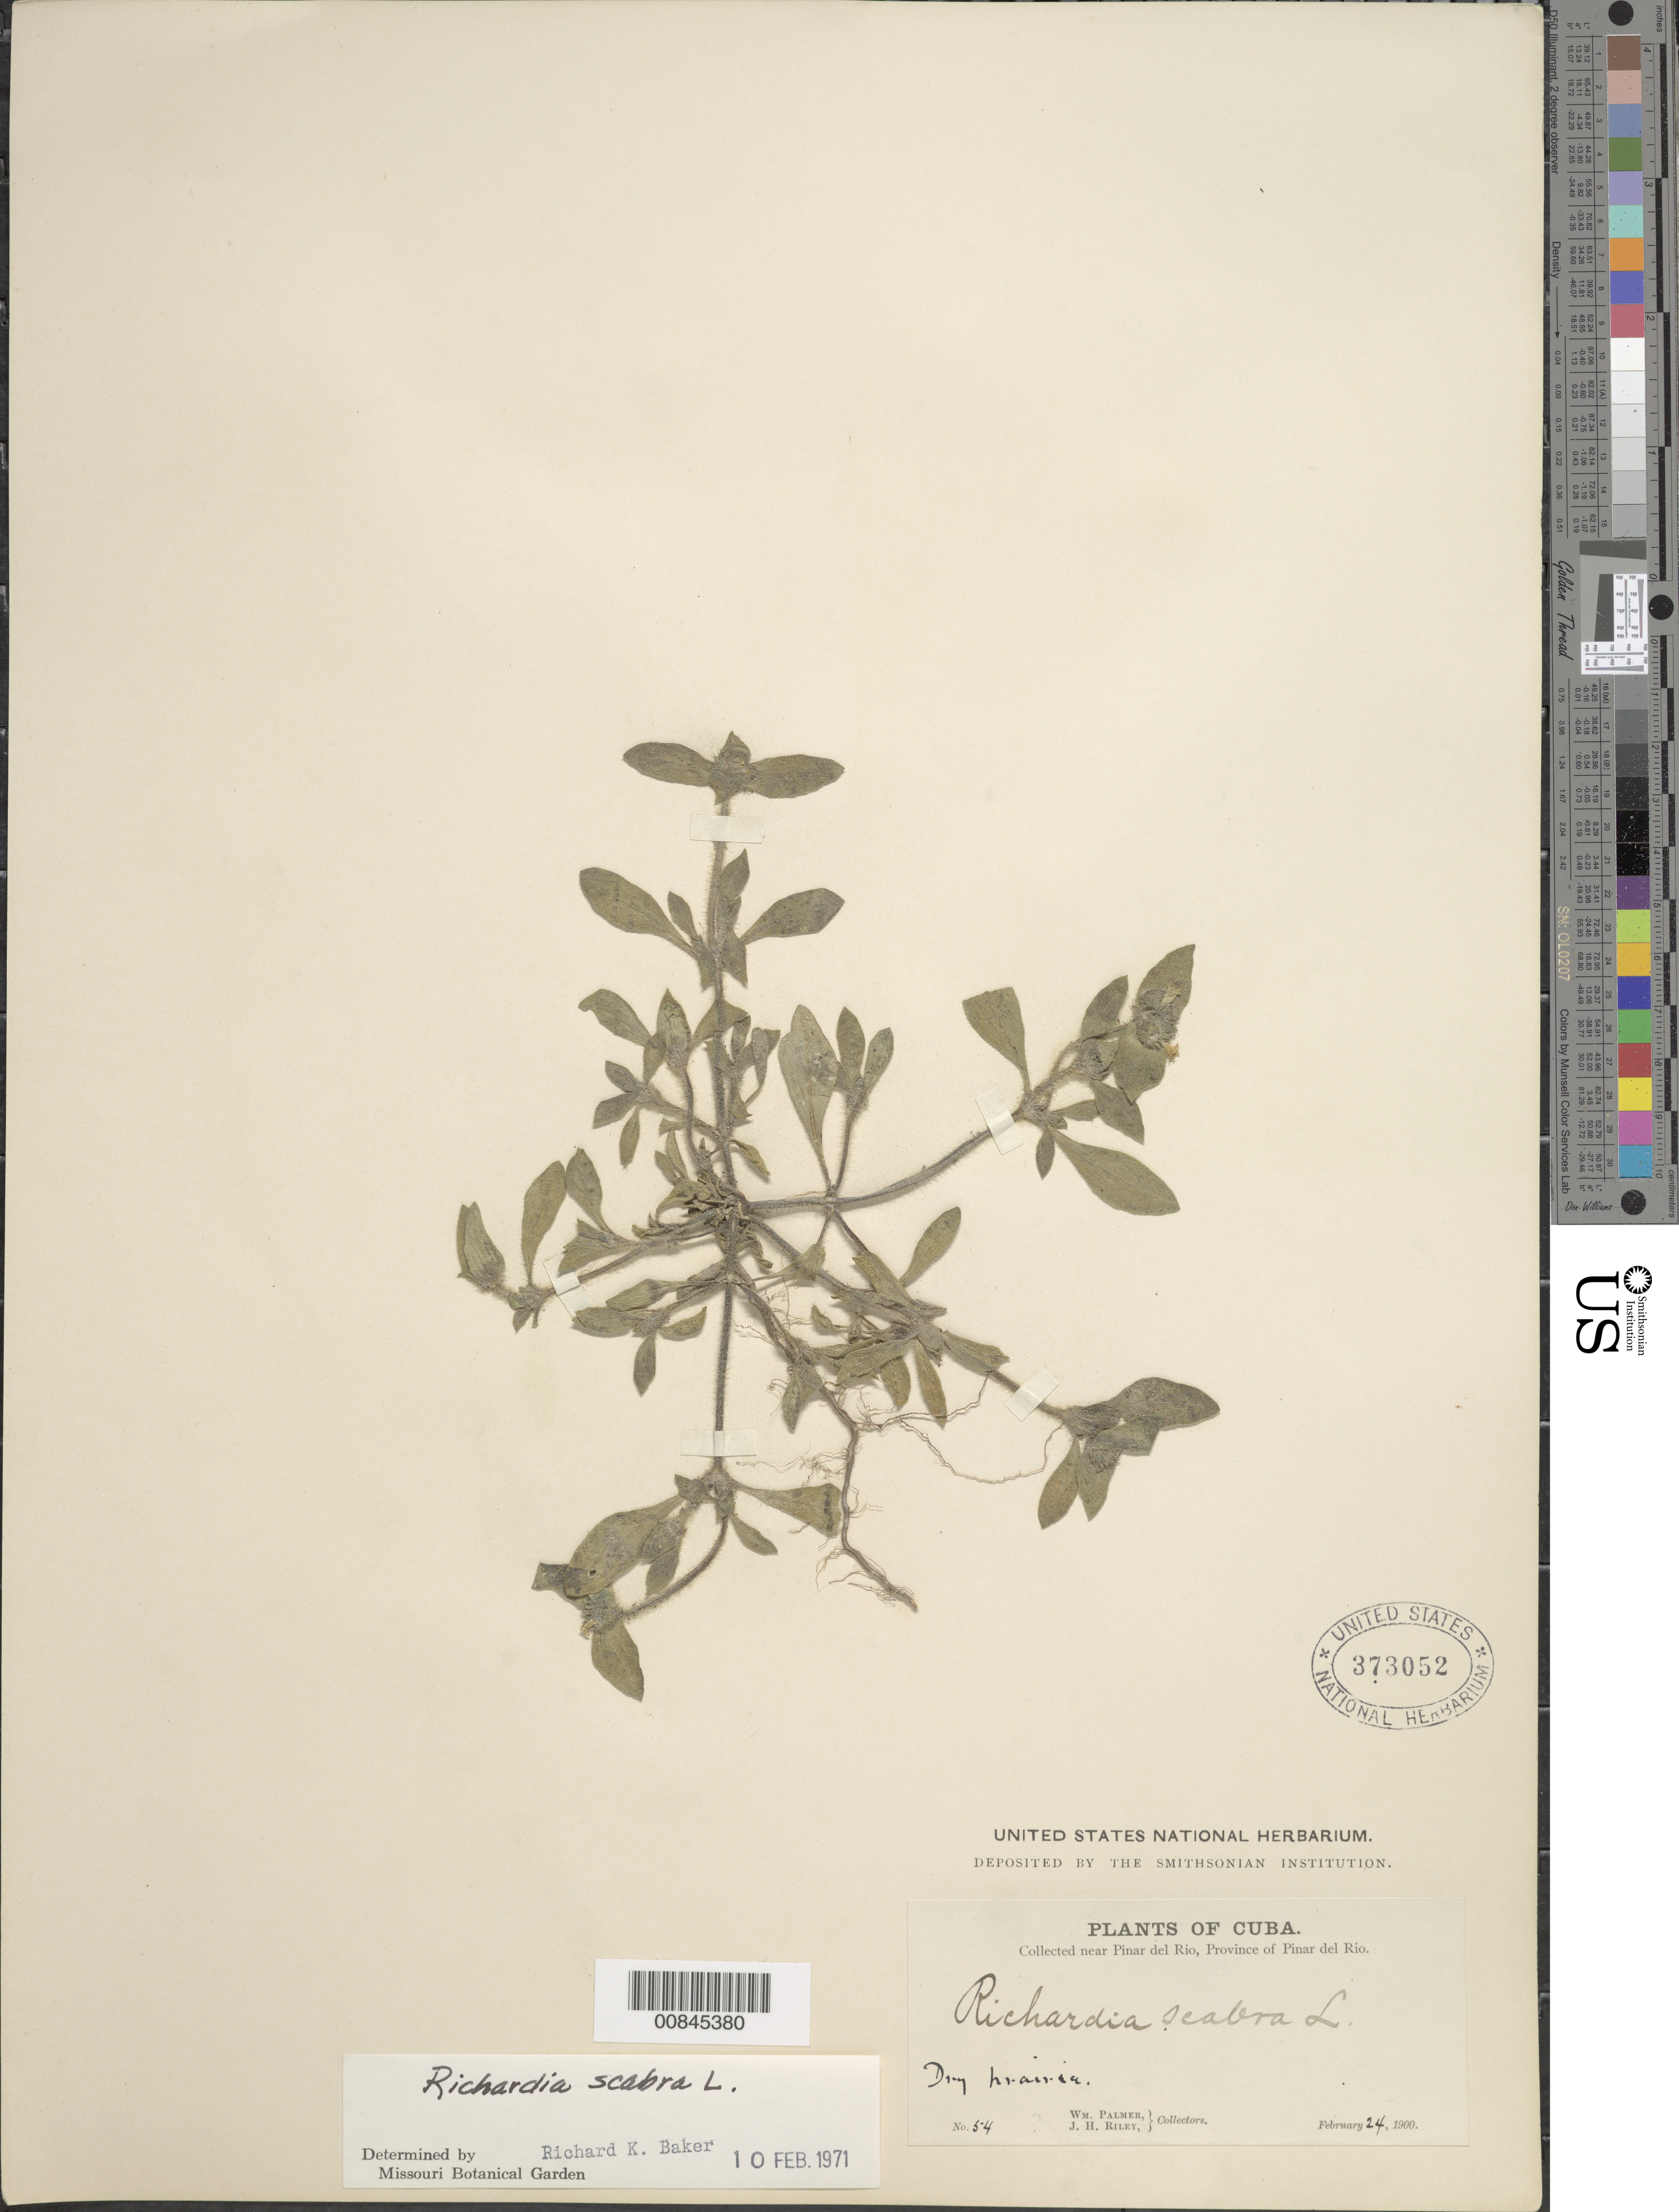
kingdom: Plantae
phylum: Tracheophyta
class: Magnoliopsida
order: Gentianales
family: Rubiaceae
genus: Richardia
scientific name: Richardia scabra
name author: L.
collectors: W. Palmer & J. H. Riley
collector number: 54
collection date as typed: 24 Feb 1900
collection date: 1900-02-24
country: Cuba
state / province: Pinar del Río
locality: Near Pinar del Rio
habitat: Dry prairie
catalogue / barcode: US 373052